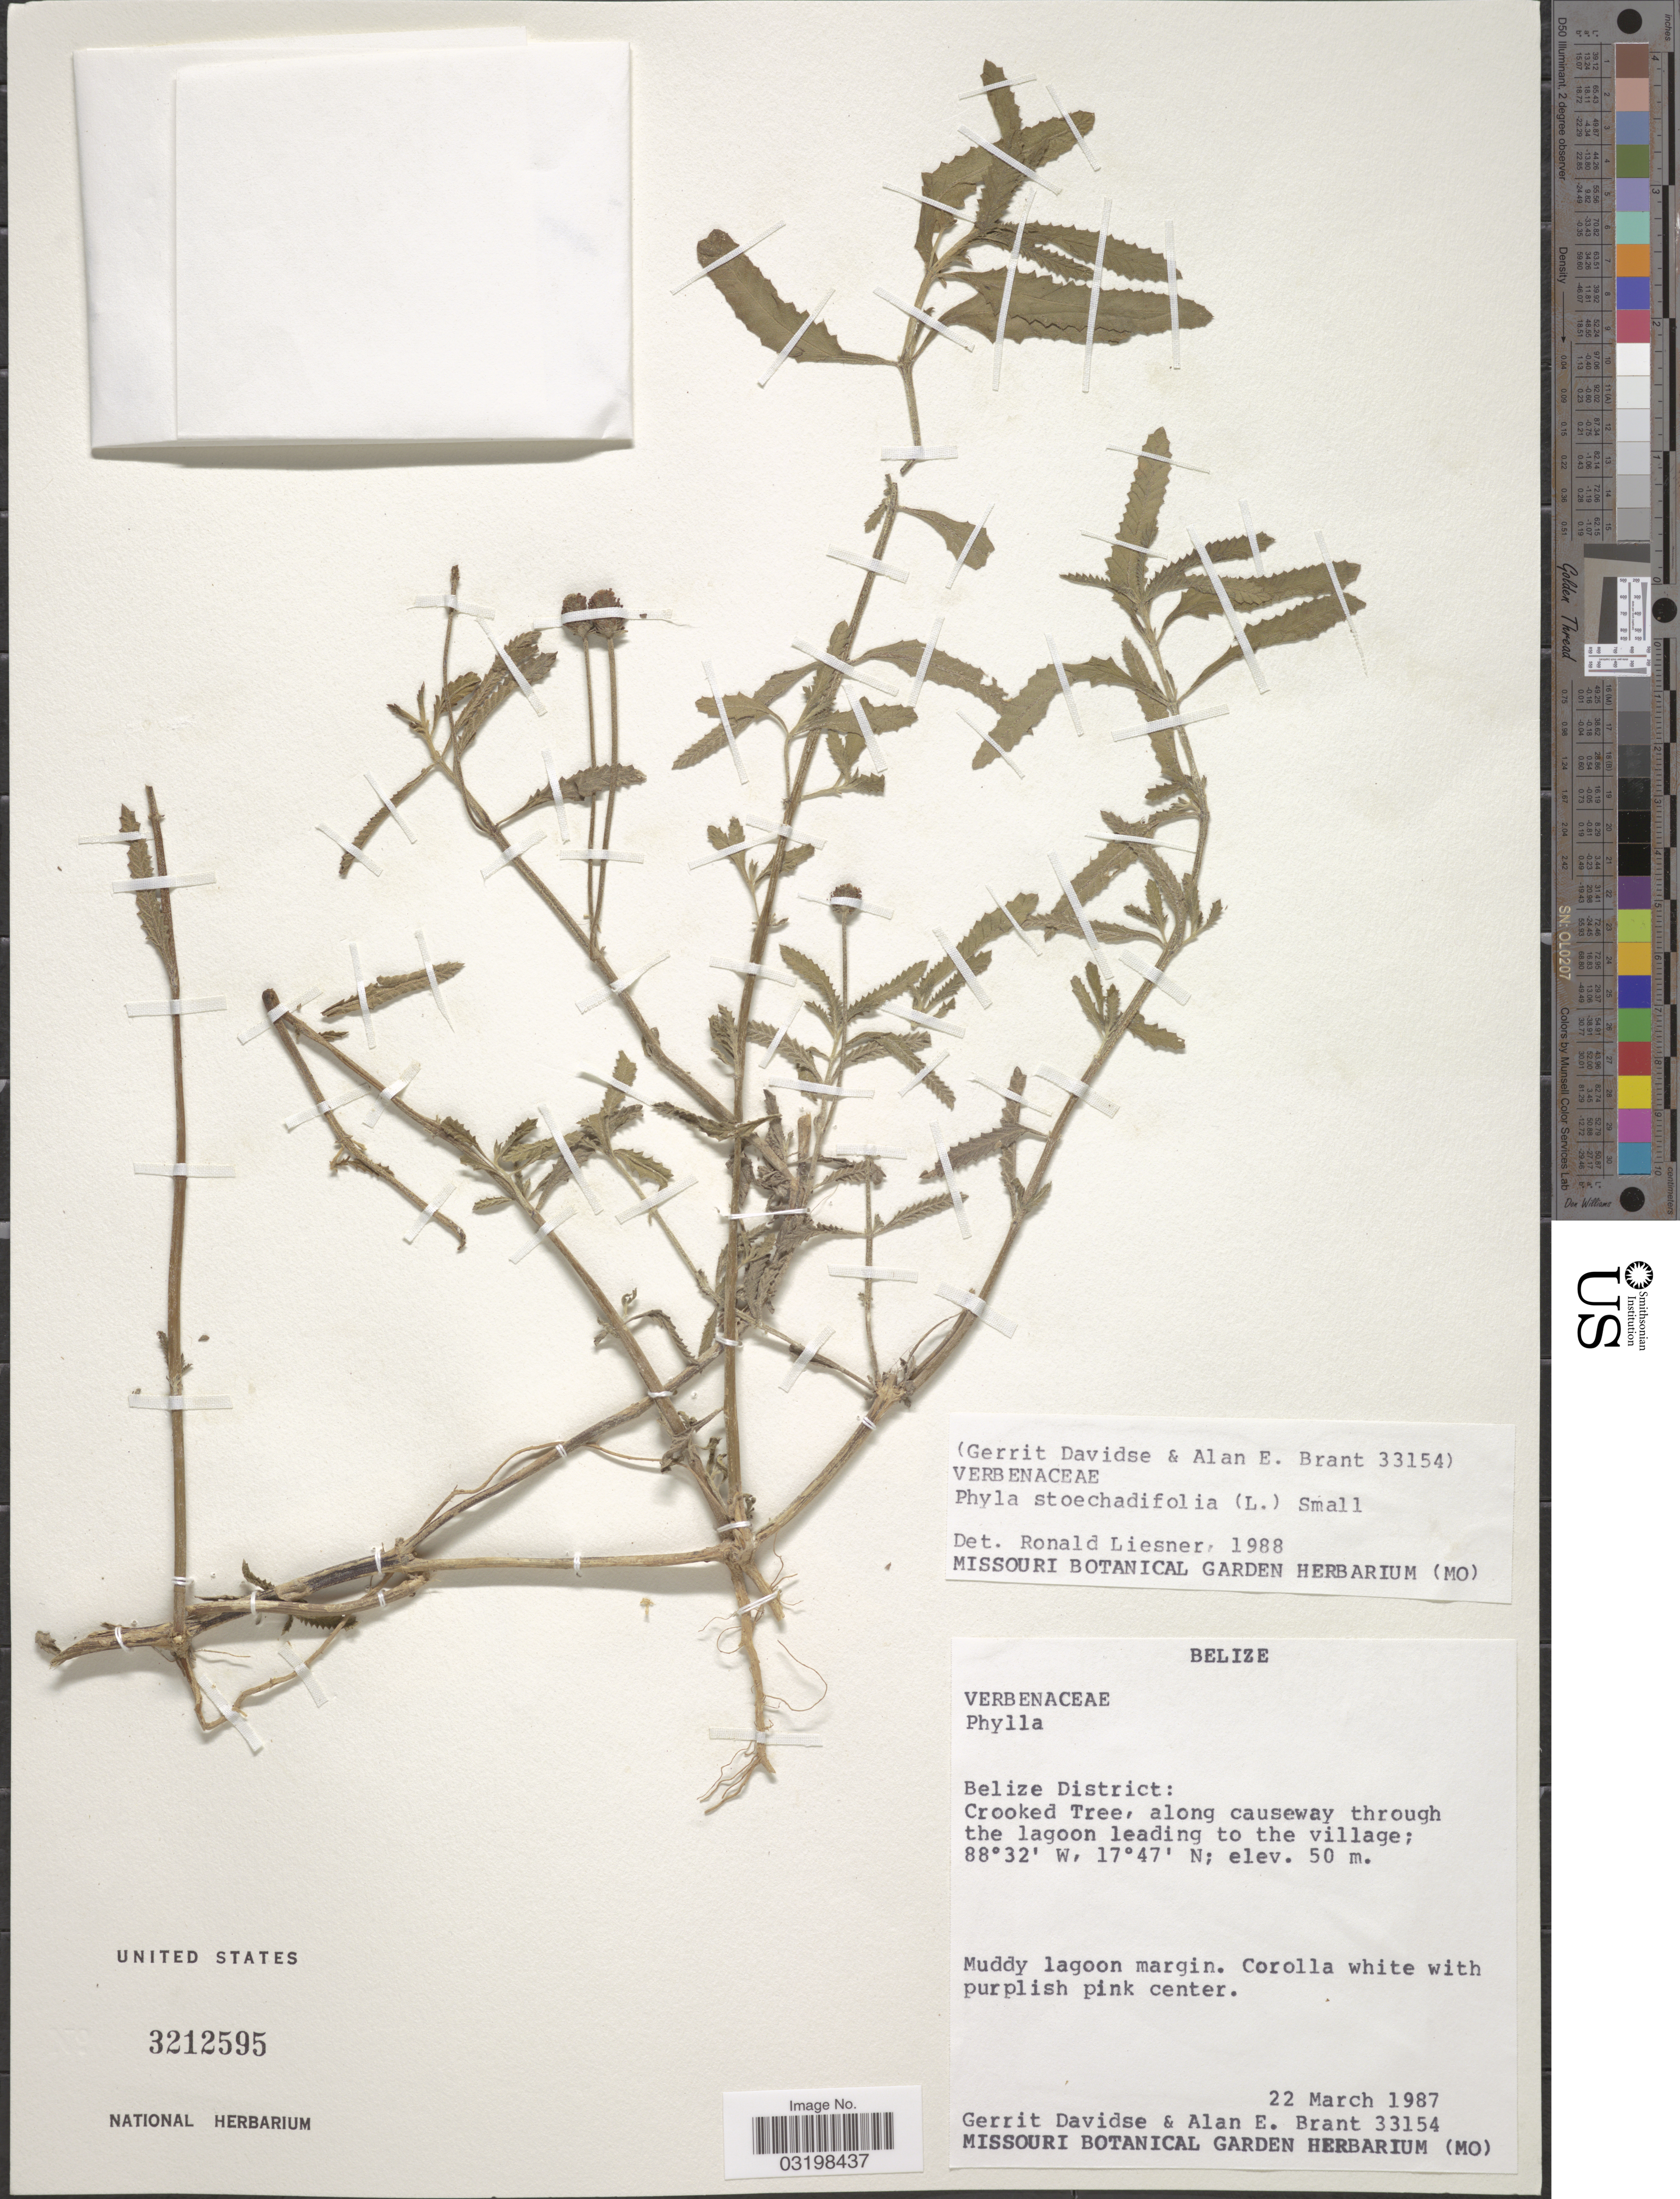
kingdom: Plantae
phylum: Tracheophyta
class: Magnoliopsida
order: Lamiales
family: Verbenaceae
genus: Lippia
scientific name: Lippia stoechadifolia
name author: (L.) Kunth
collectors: G. Davidse & A. Brant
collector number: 33154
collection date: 1987-03-22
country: Belize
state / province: Belize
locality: Belize District. Crooked Tree, along causeway through the lagoon leading to the village.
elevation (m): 50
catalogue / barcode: US 3212595